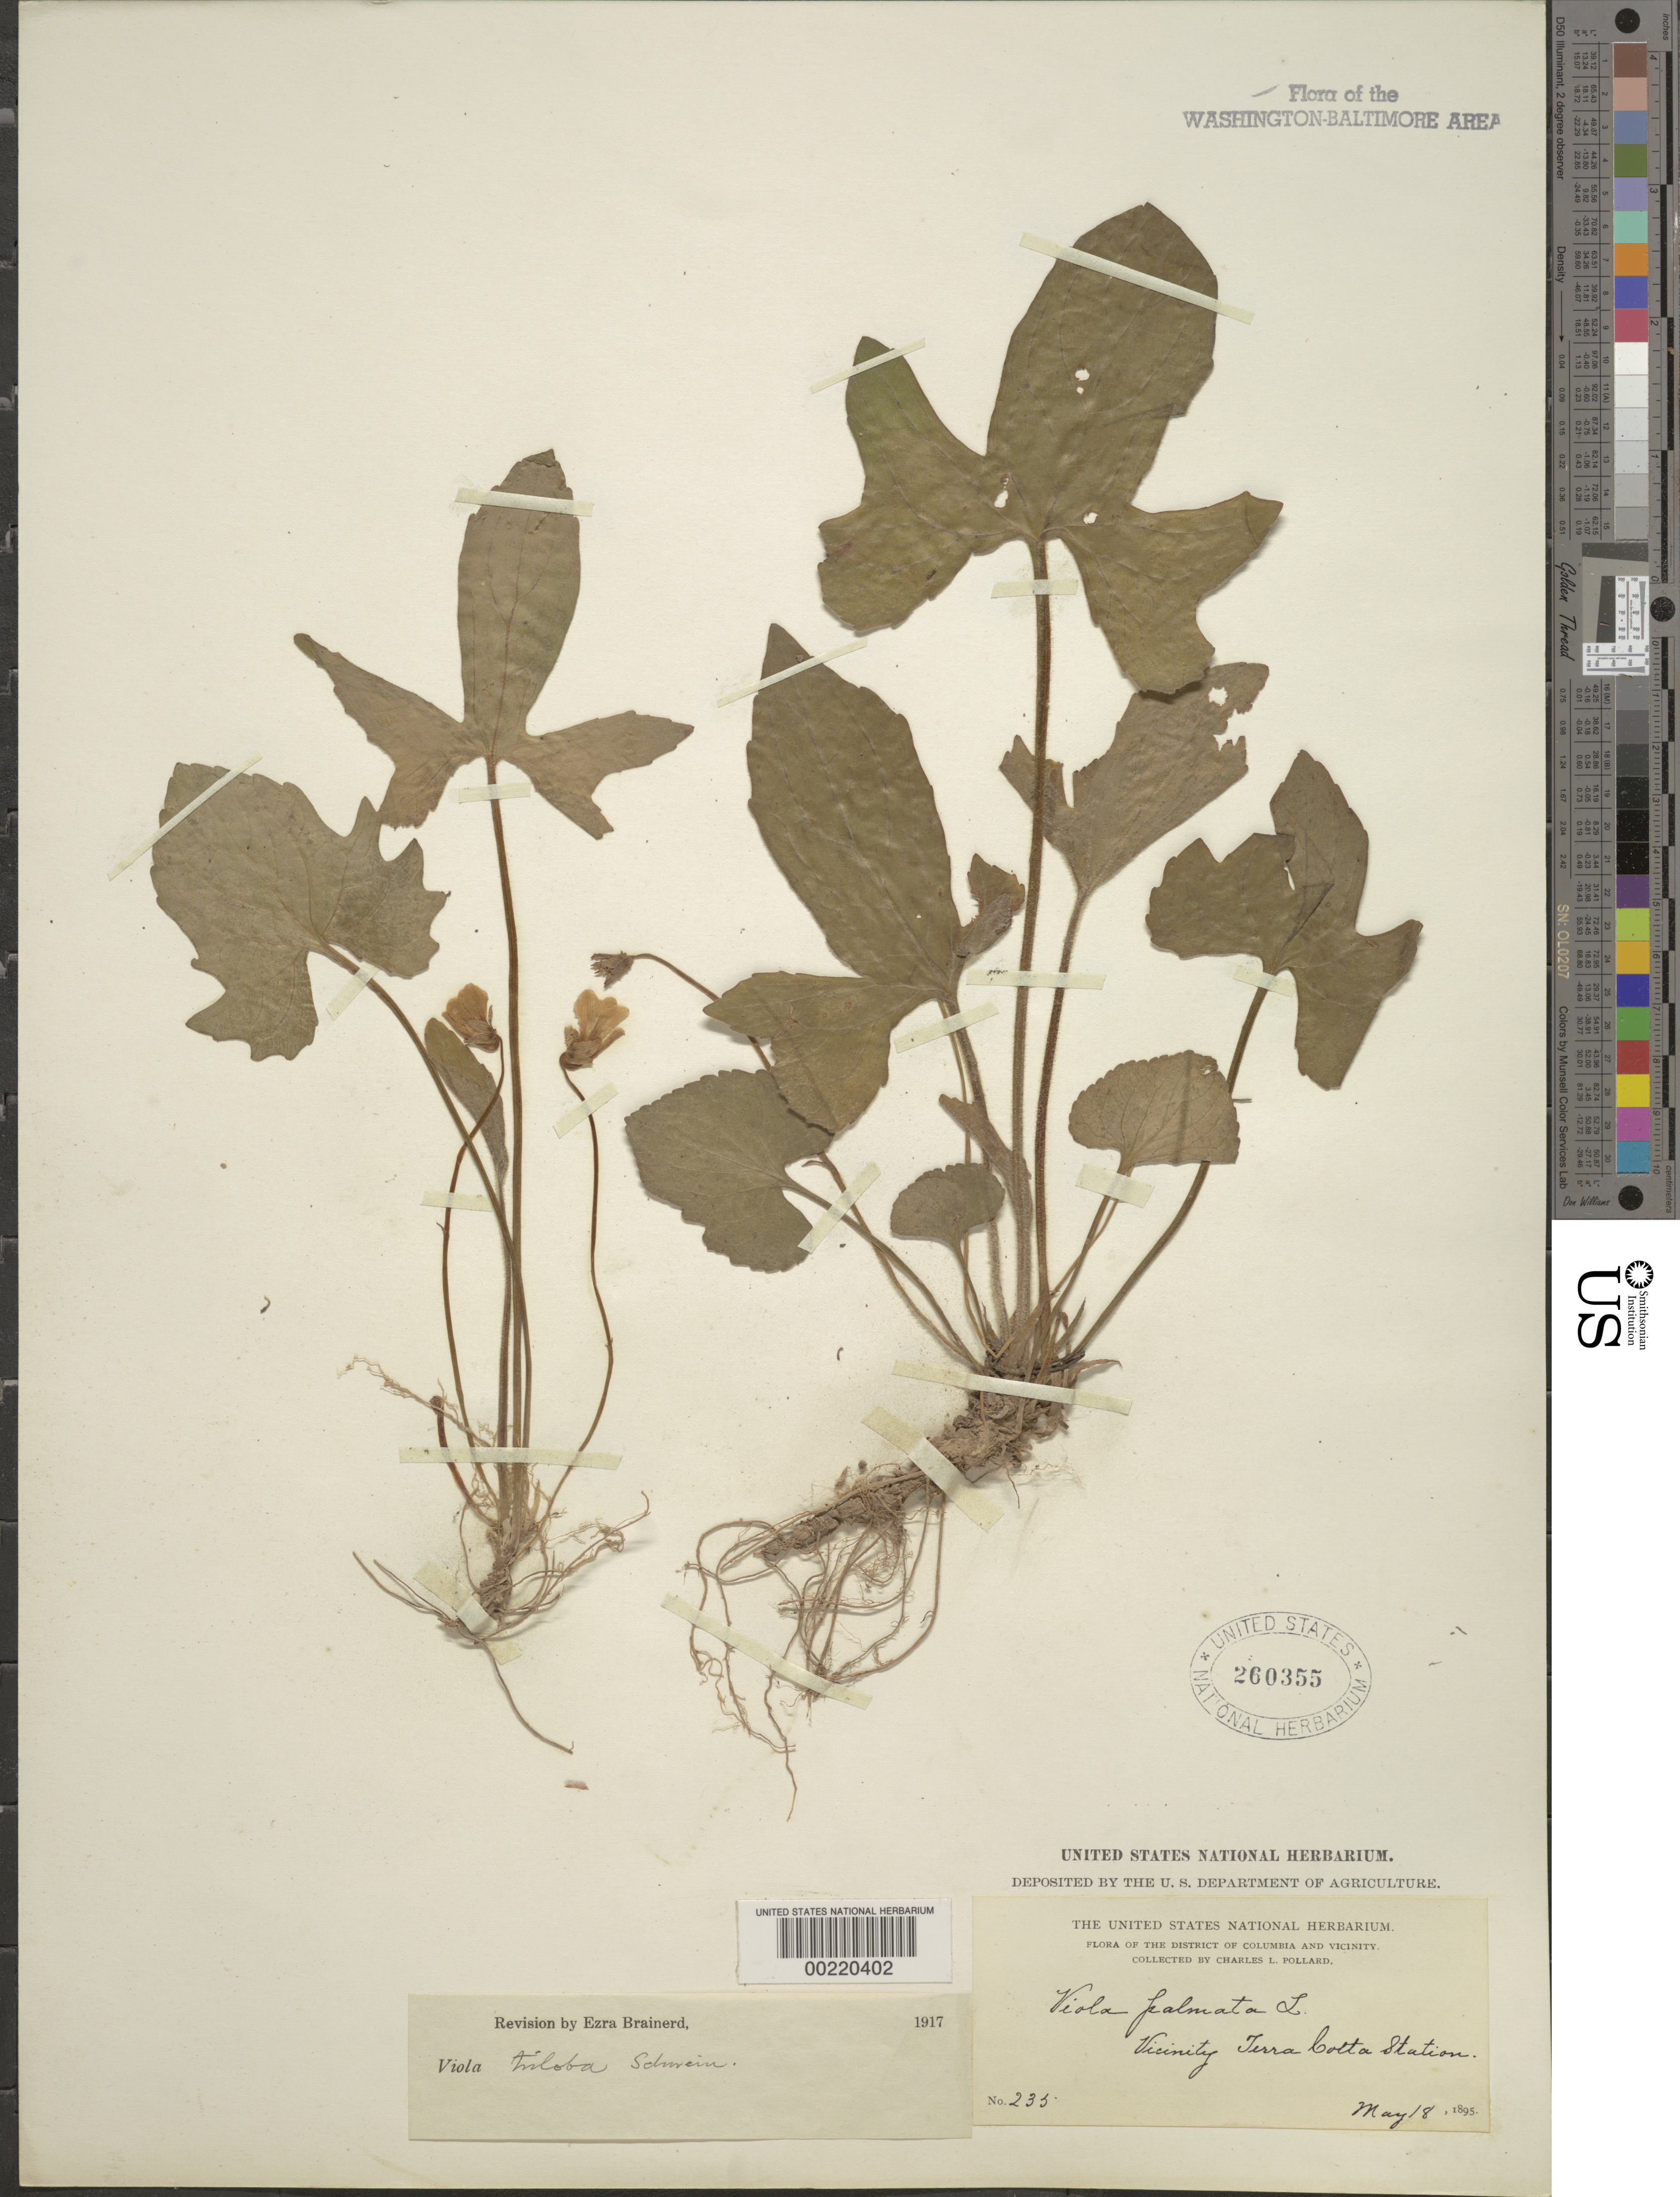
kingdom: Plantae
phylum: Tracheophyta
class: Magnoliopsida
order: Malpighiales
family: Violaceae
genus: Viola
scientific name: Viola palmata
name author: L.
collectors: C. L. Pollard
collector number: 235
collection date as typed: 18 May 1895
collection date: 1895-05-18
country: United States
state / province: District of Columbia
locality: Terra Cotta Station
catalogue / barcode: US 260355